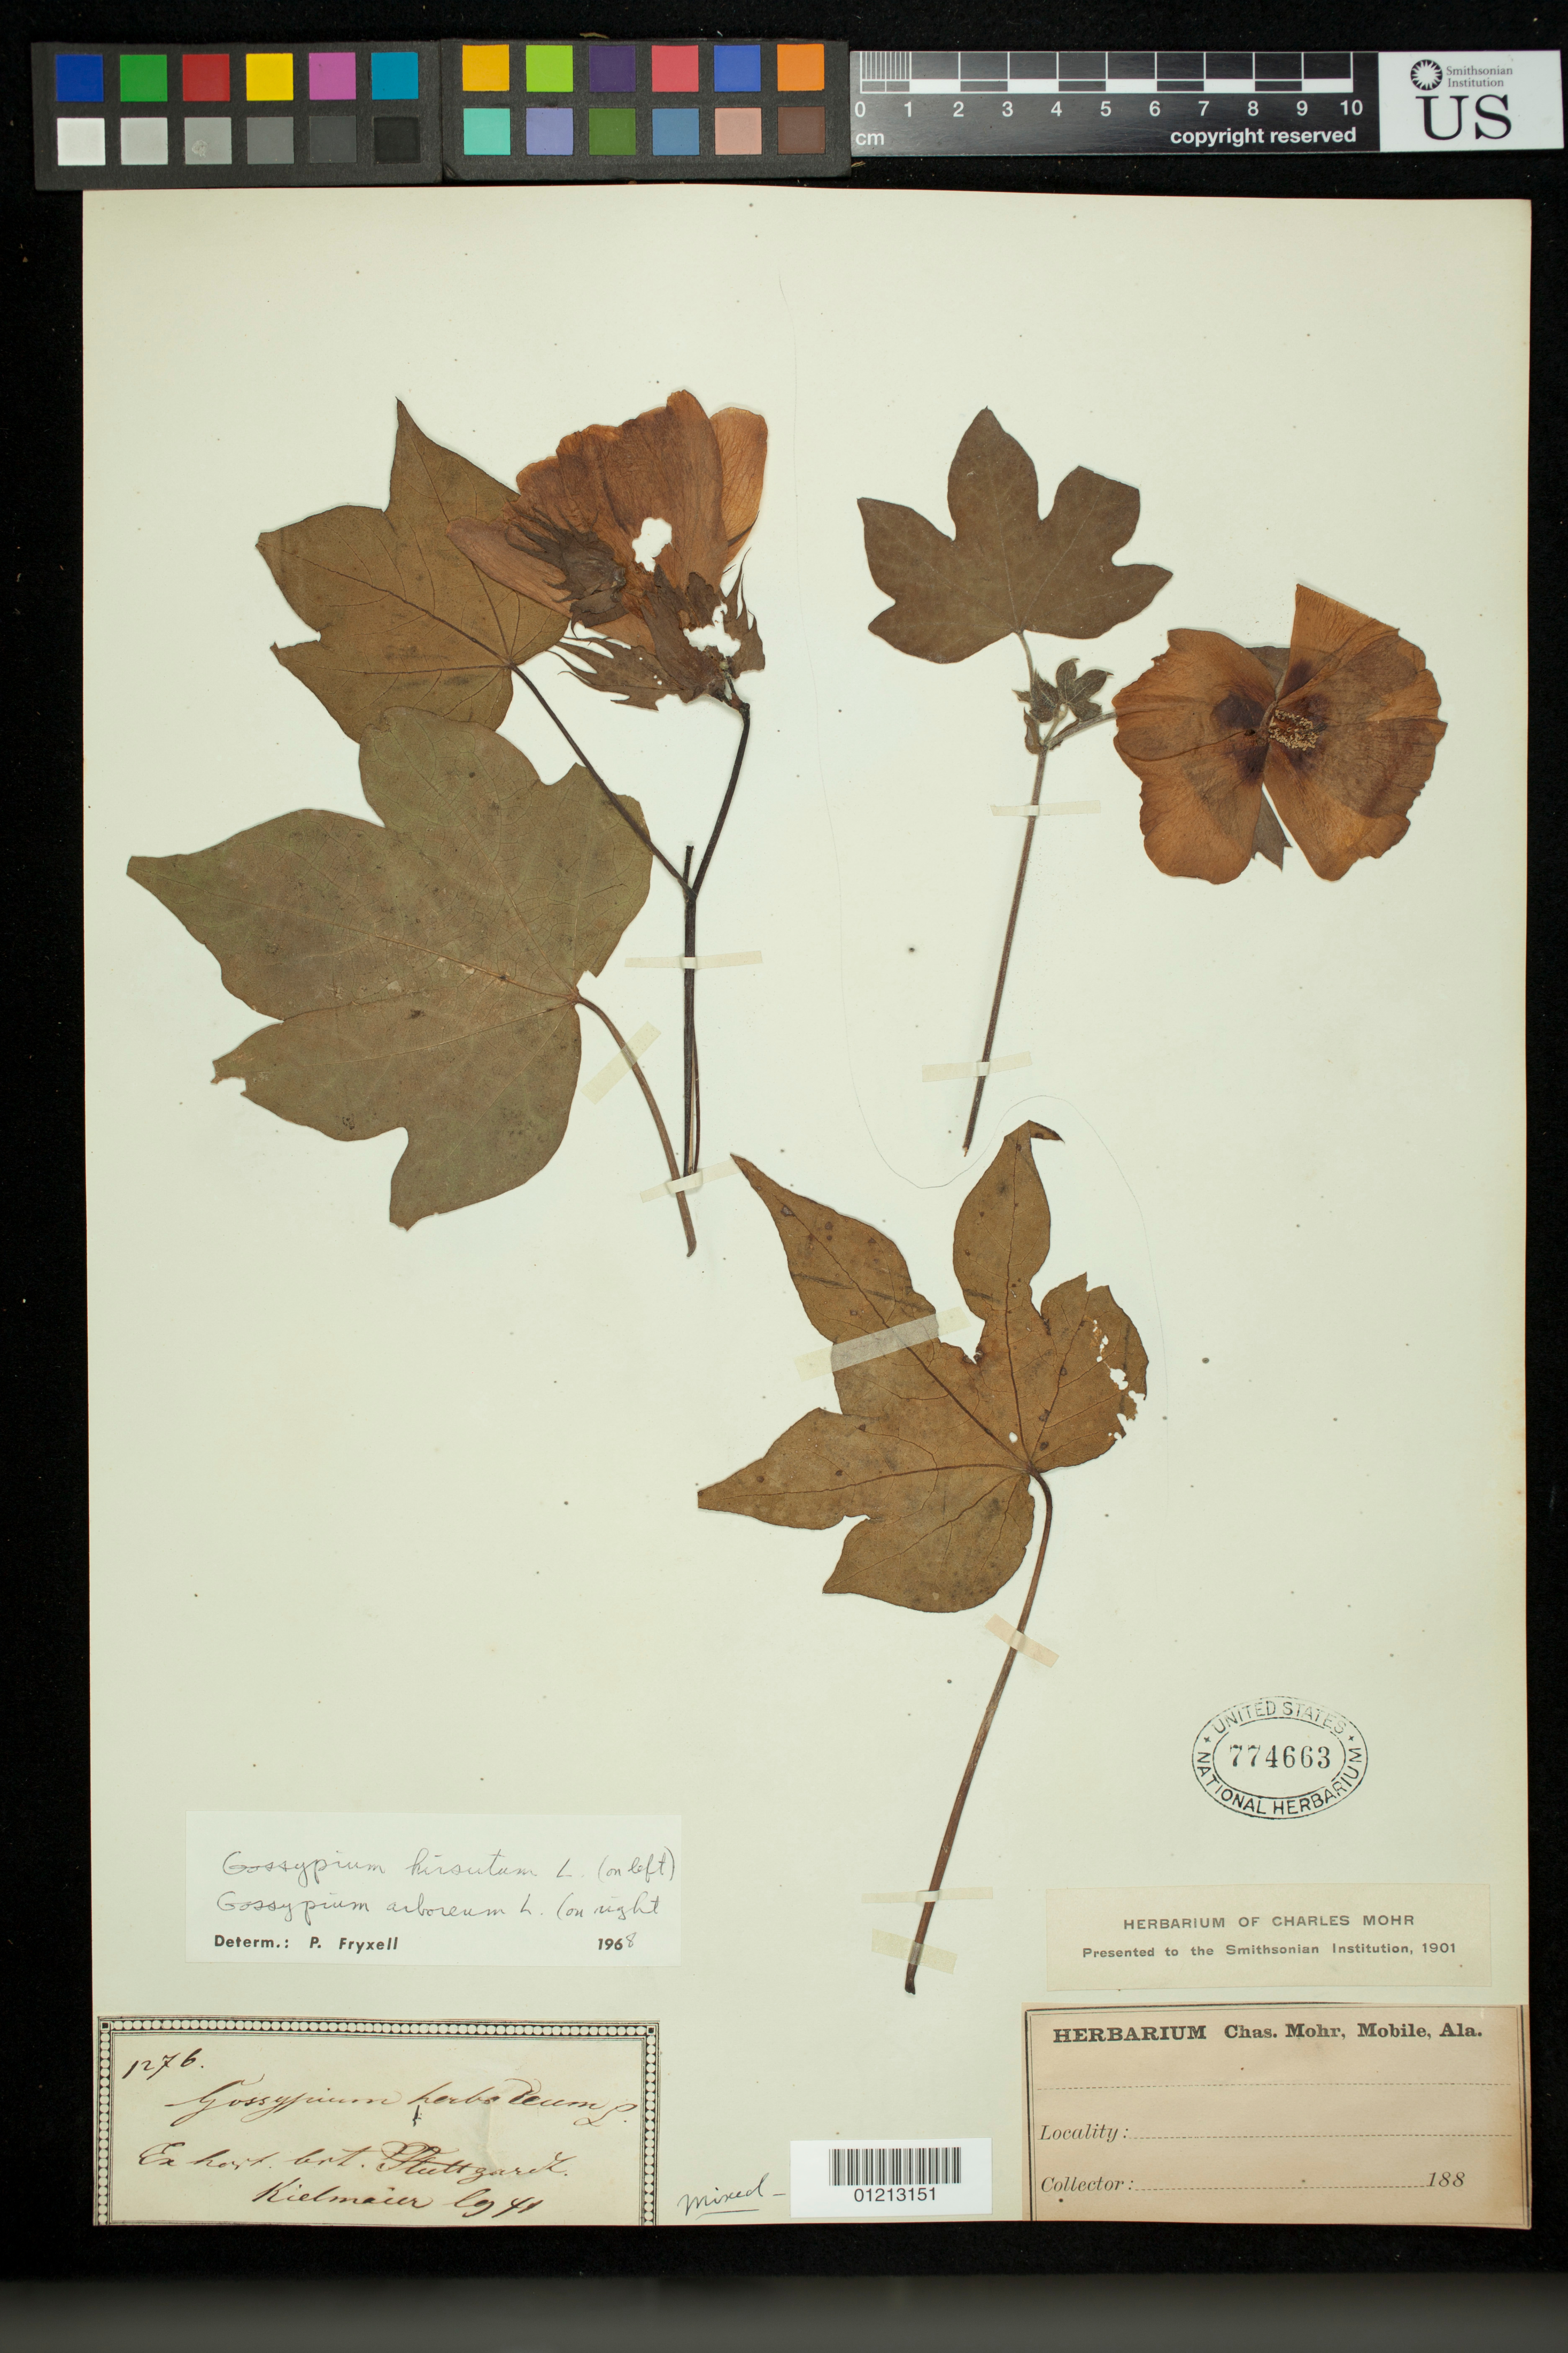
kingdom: Plantae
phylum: Tracheophyta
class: Magnoliopsida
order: Malvales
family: Malvaceae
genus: Gossypium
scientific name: Gossypium hirsutum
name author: L.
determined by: Fryxell, Paul A.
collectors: Kielmaier, --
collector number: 1274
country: United States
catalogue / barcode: US 774663